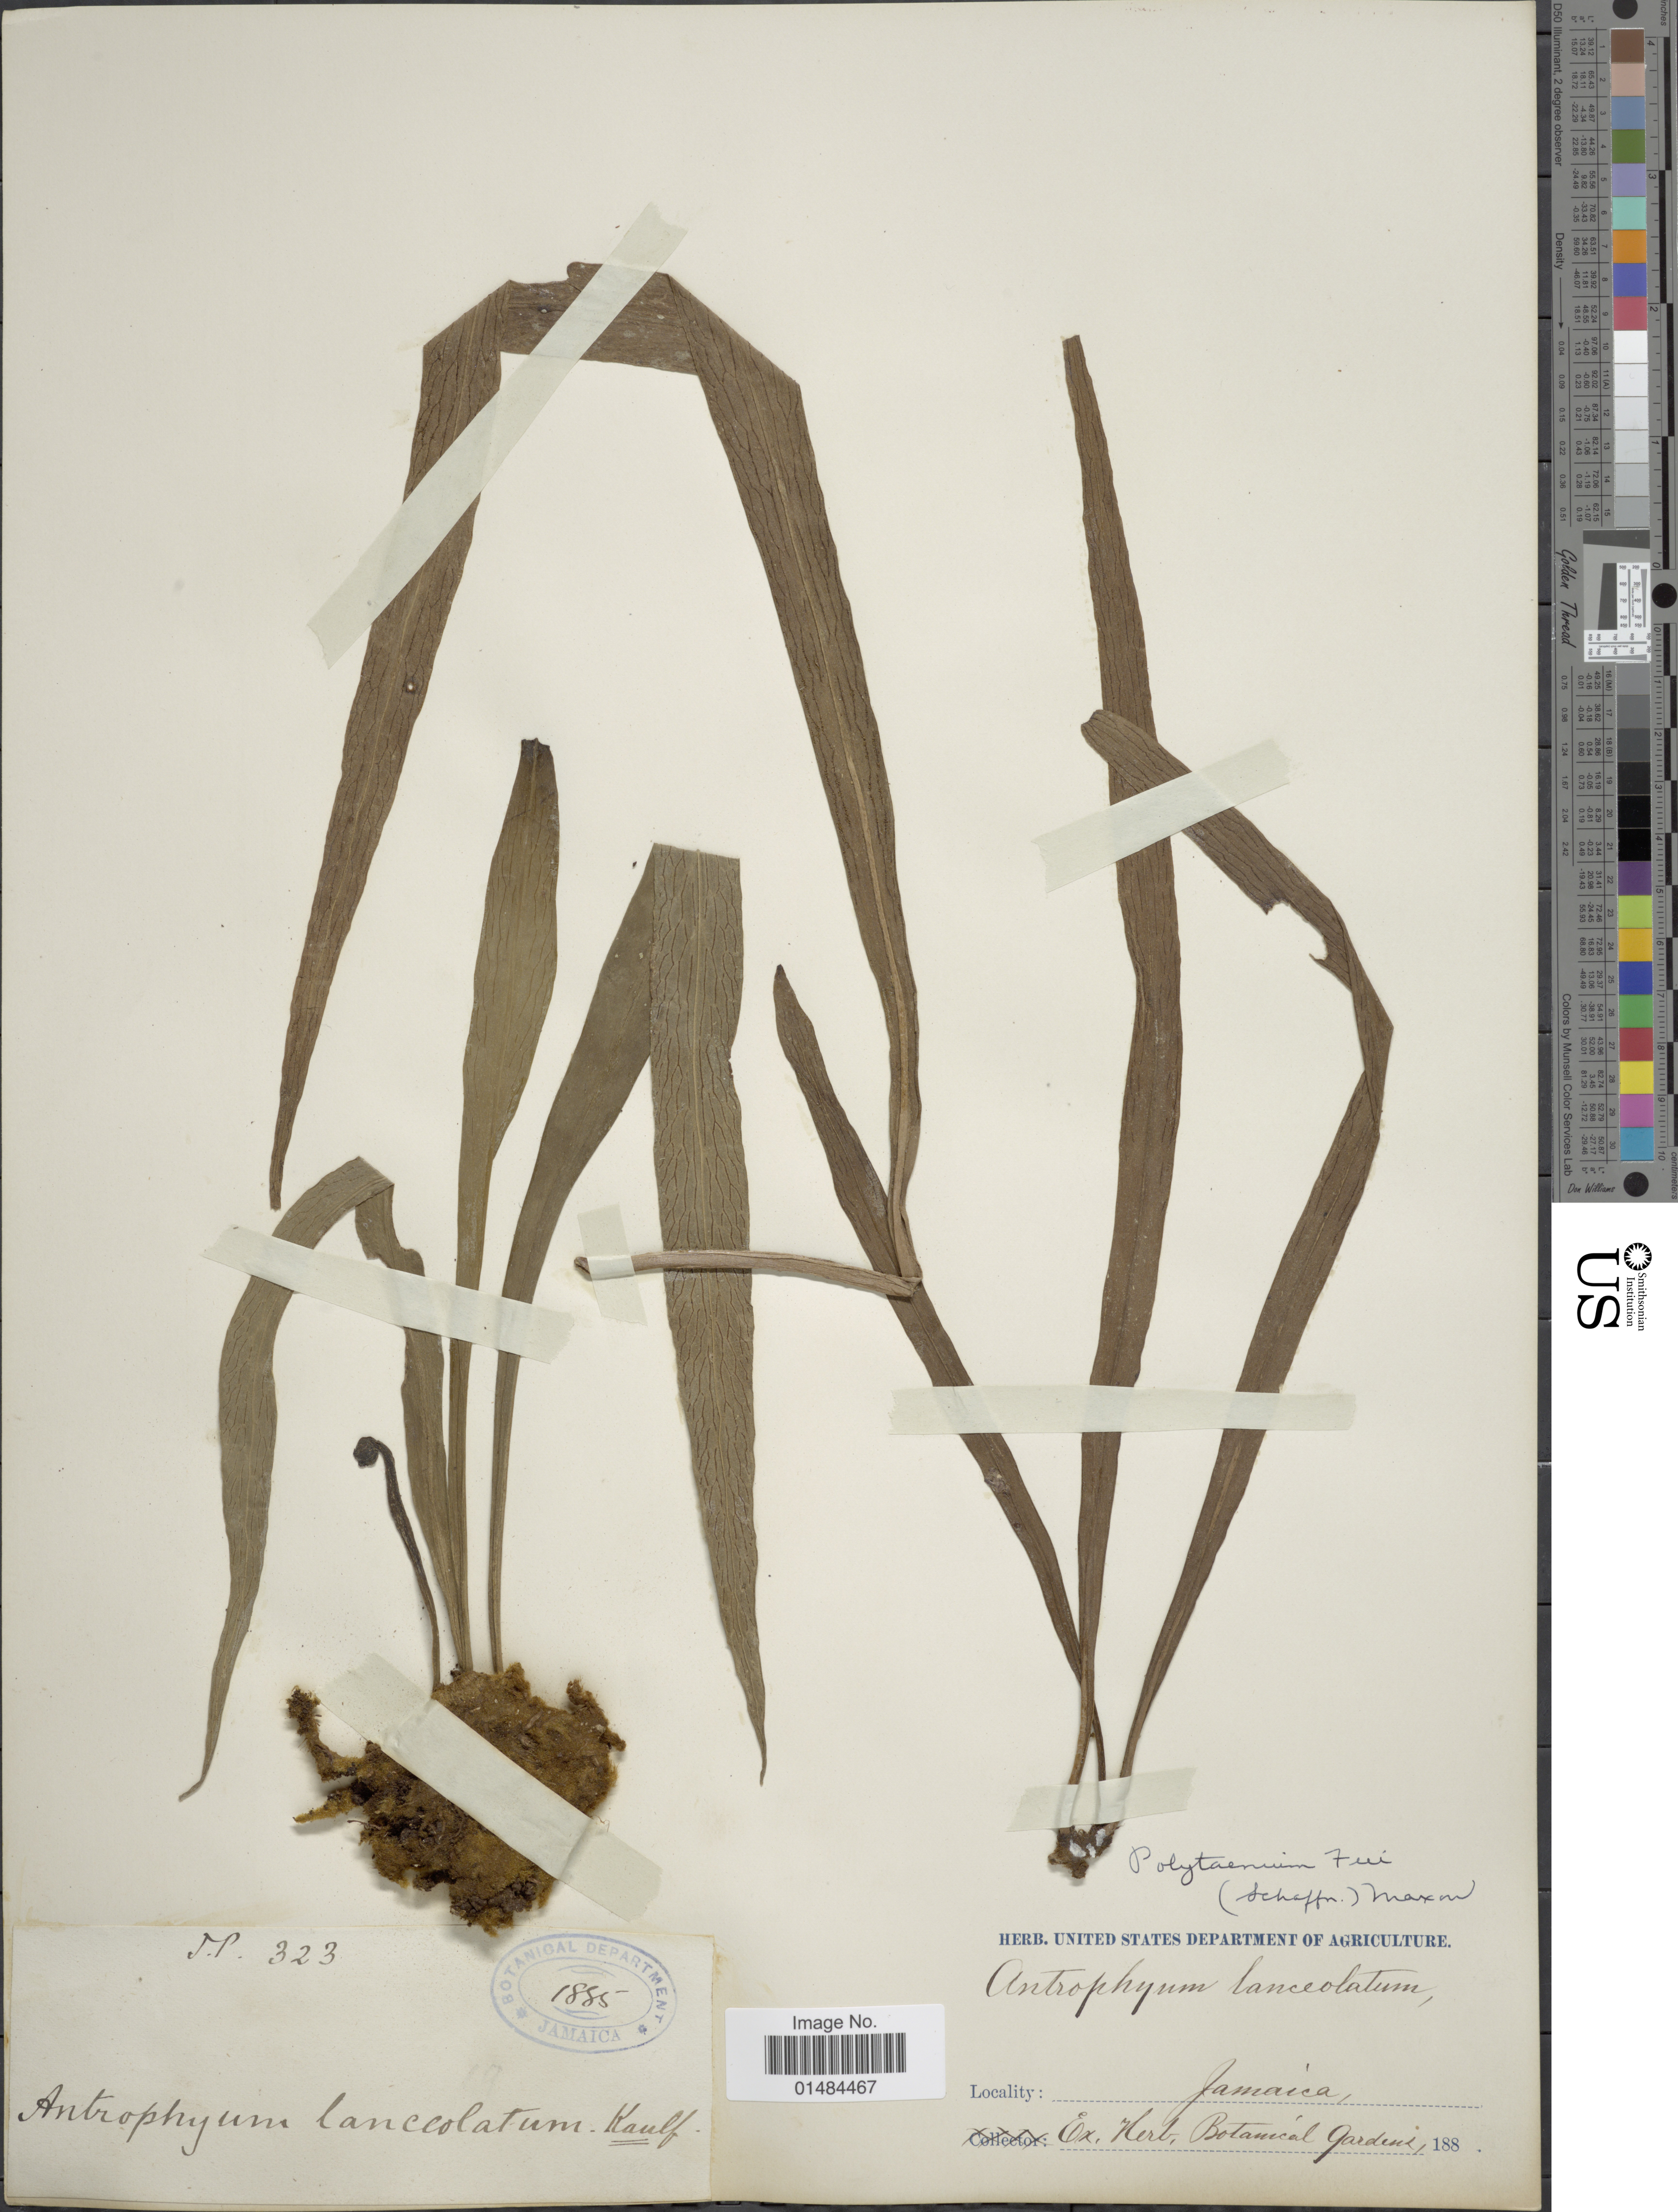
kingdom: Plantae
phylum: Tracheophyta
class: Polypodiopsida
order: Polypodiales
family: Pteridaceae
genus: Polytaenium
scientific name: Polytaenium lanceolatum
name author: (L.) Desv.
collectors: ex herb. Bot. Gard.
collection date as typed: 188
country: Jamaica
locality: Jamaica.